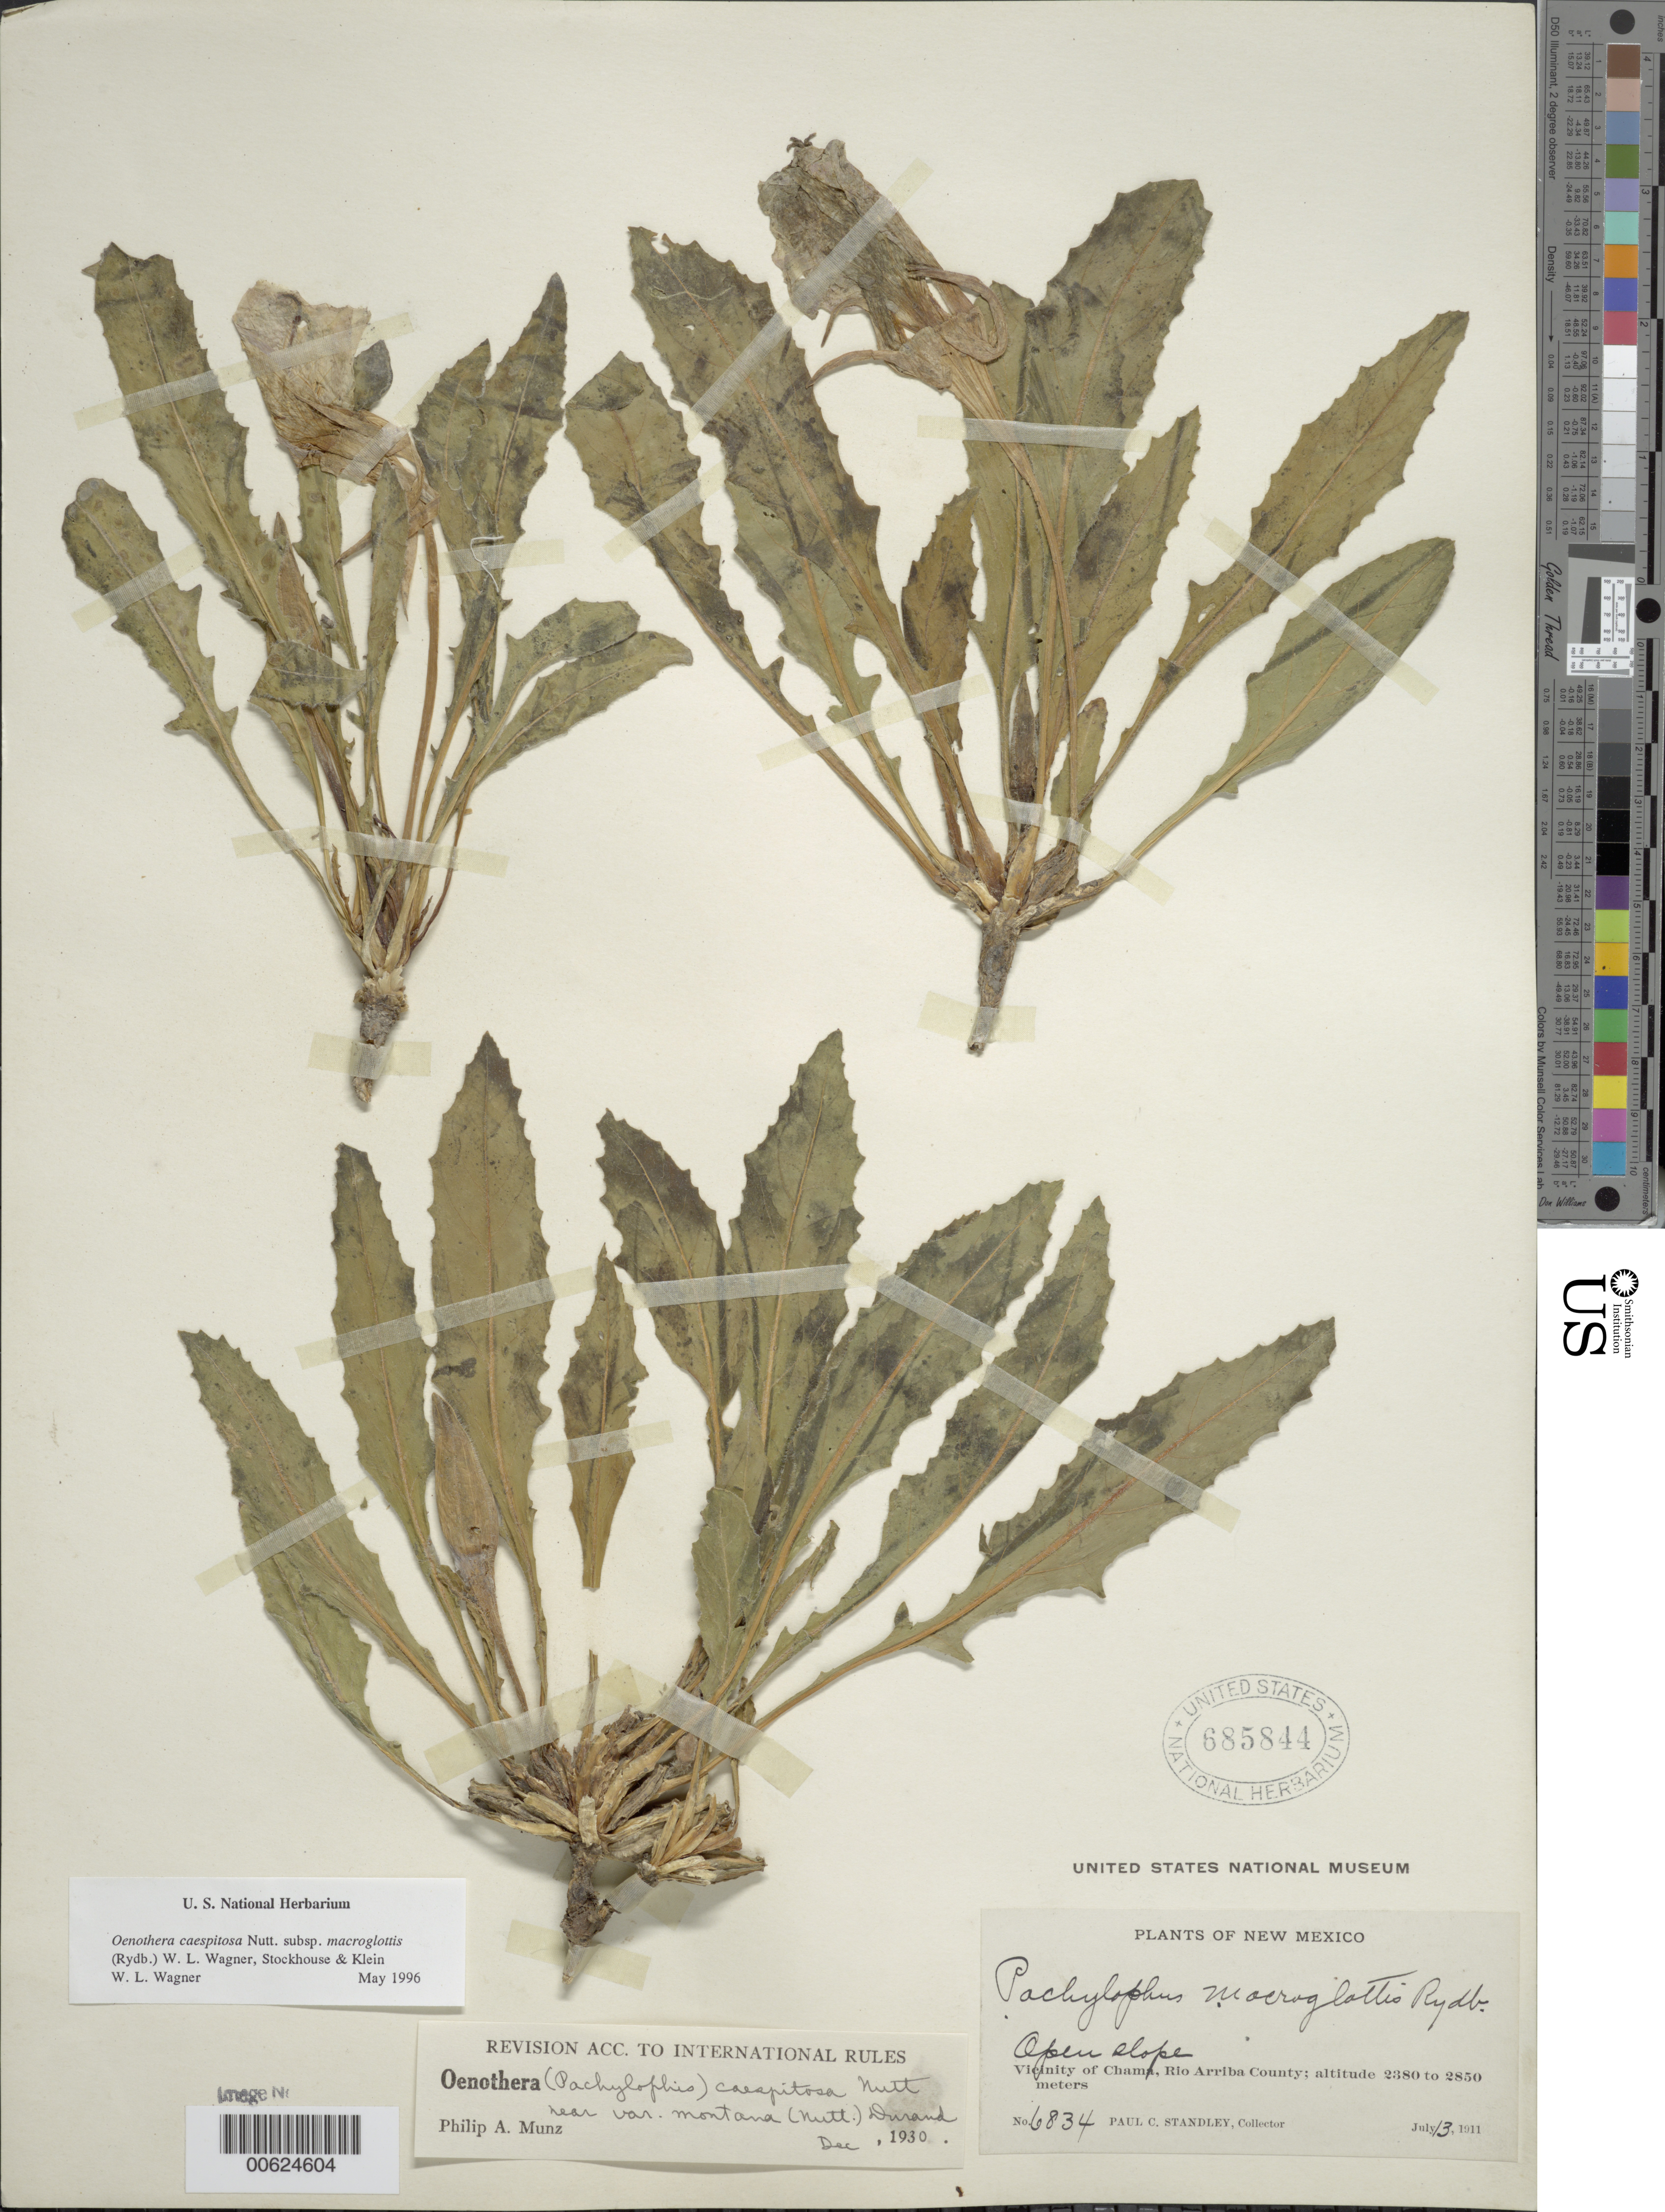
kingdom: Plantae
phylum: Tracheophyta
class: Magnoliopsida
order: Myrtales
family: Onagraceae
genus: Oenothera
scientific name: Oenothera cespitosa subsp. macroglottis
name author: (Rydb.) W.L. Wagner et al.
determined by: Wagner, W. L., (BOT), Smithsonian Institution - National Museum of Natural History (UNITED STATES)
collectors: P. C. Standley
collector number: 6834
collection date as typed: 13 Jul 1911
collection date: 1911-07-13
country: United States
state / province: New Mexico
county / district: Rio Arriba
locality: Chama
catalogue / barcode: US 685844